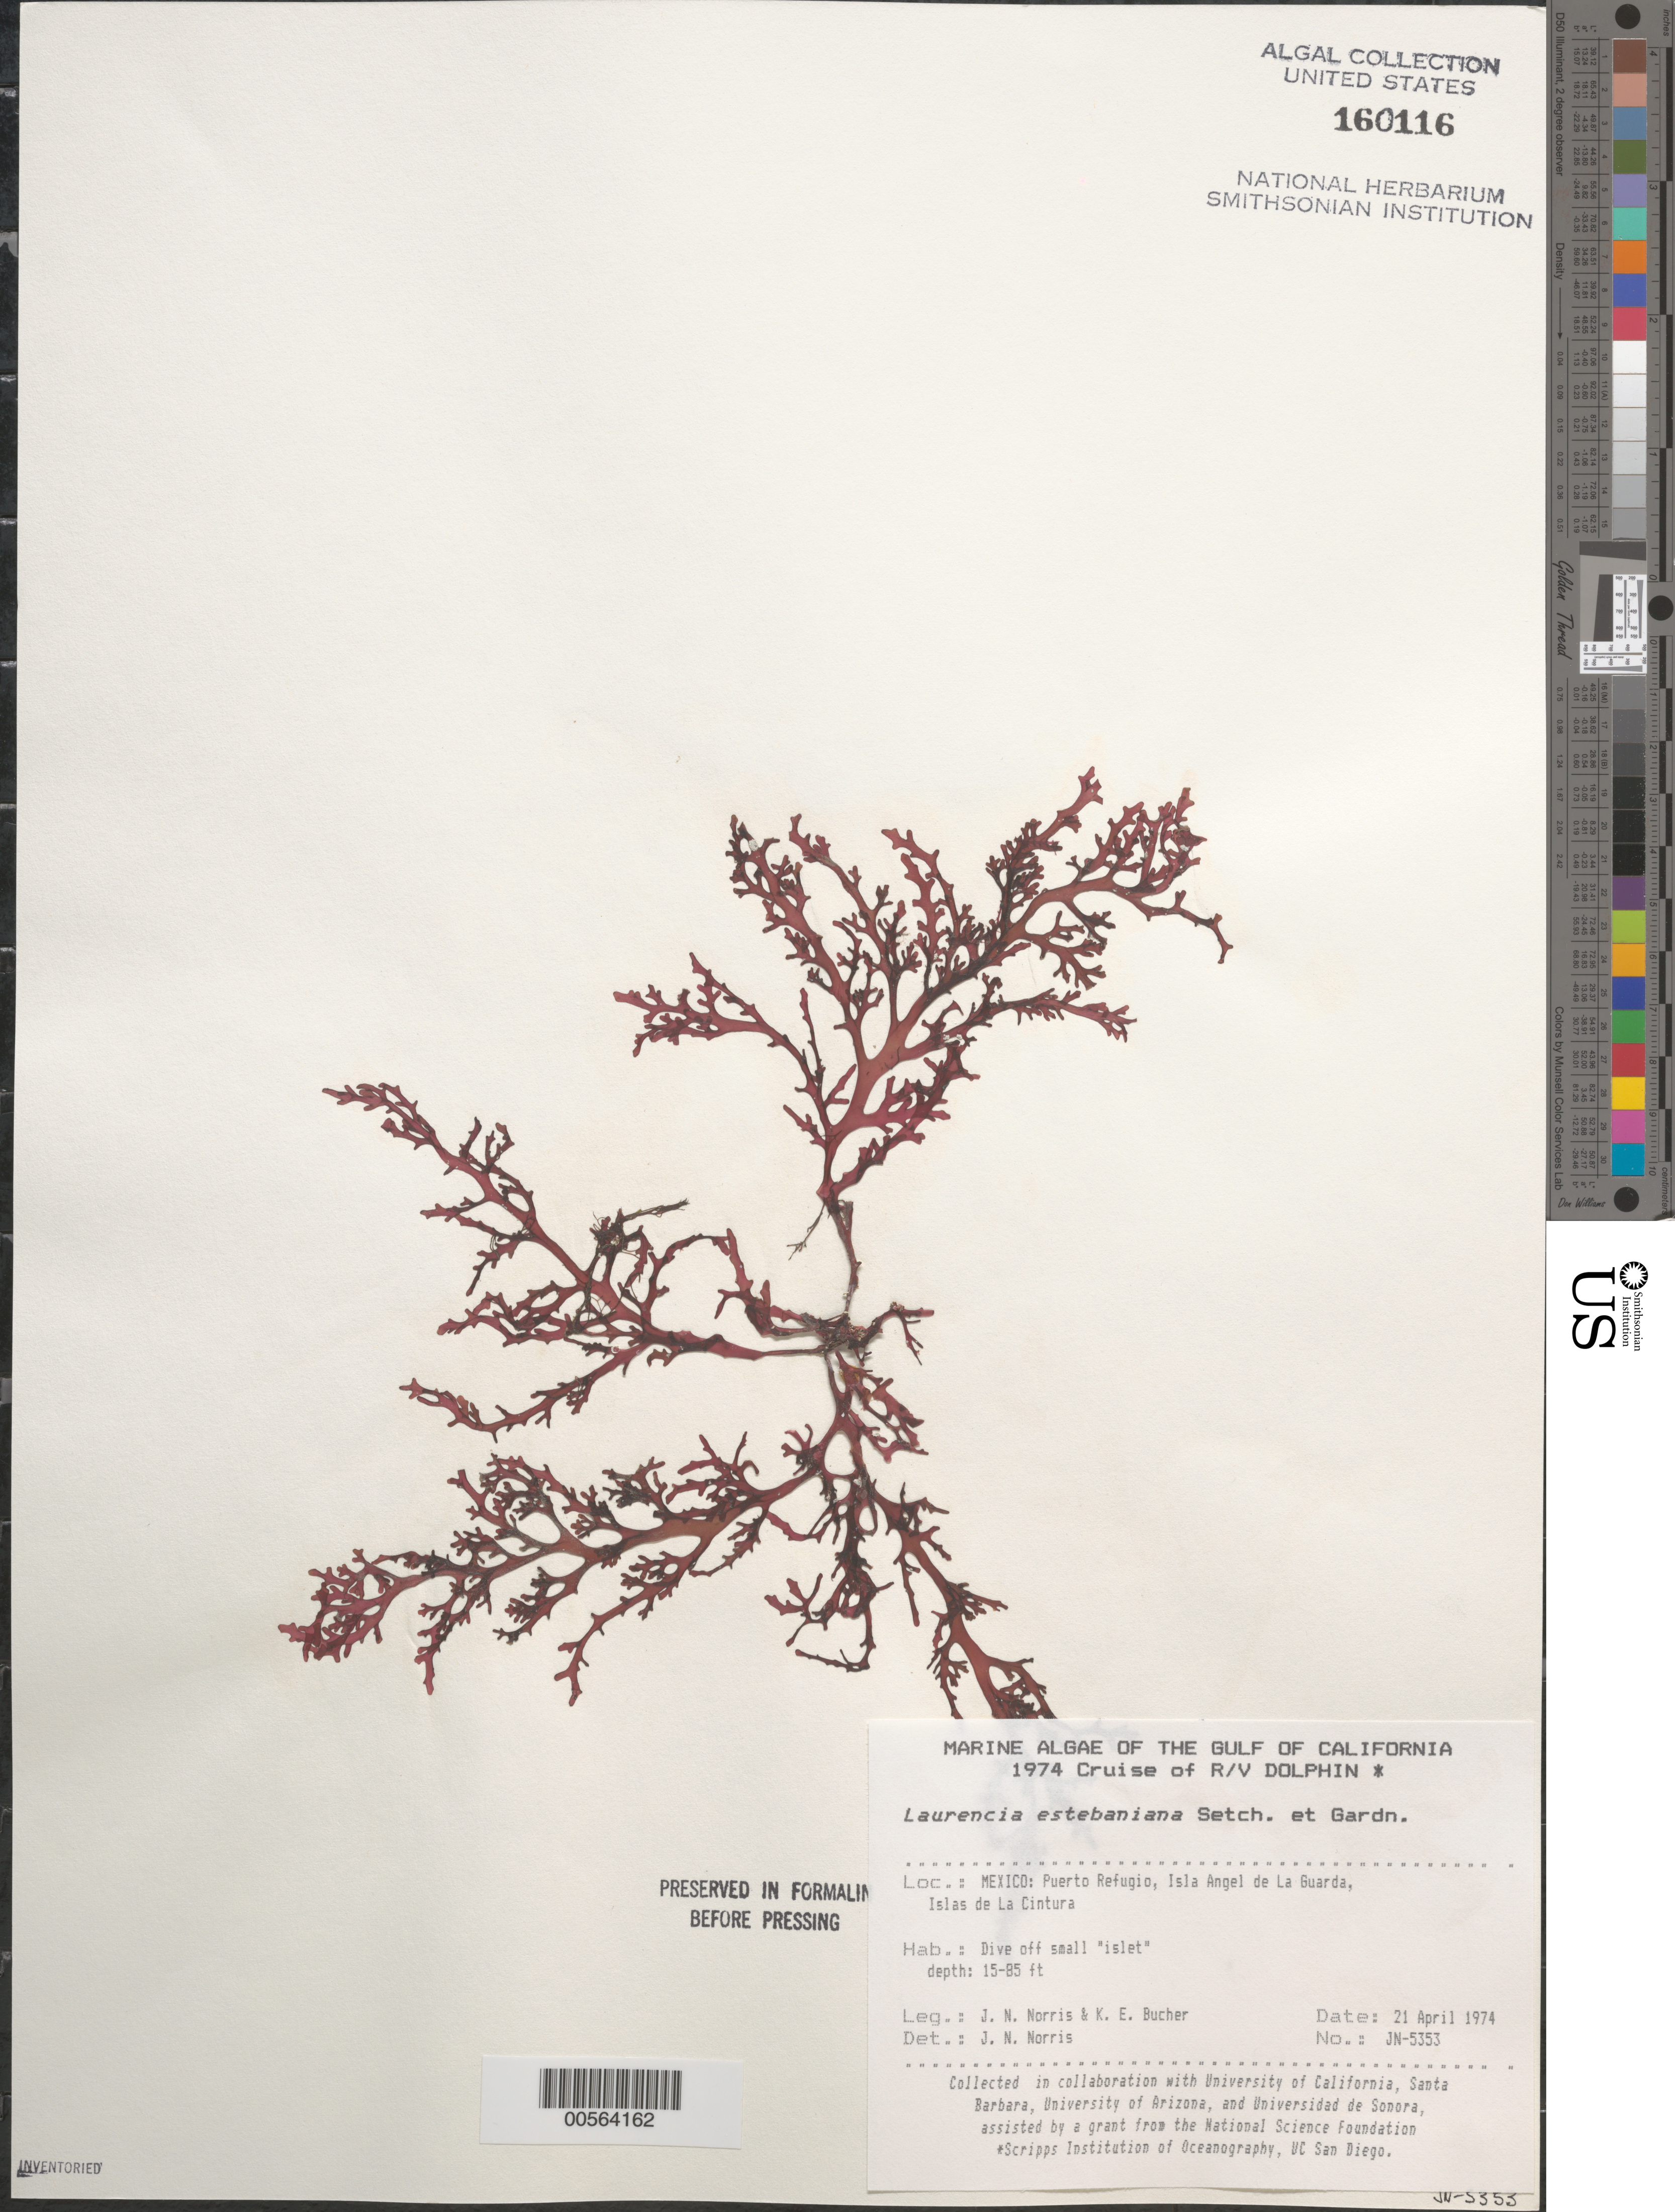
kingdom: Plantae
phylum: Rhodophyta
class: Florideophyceae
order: Ceramiales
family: Rhodomelaceae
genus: Osmundea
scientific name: Osmundea estebaniana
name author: (Setchell & N.L. Gardner) J.N. Norris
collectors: J. N. Norris & K. E. Bucher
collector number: JN-5353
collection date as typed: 21 Apr 1974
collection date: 1974-04-21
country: Mexico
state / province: Baja California Norte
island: Isla Angel de la Guarda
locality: Puerto Refugio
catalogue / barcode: US 160116